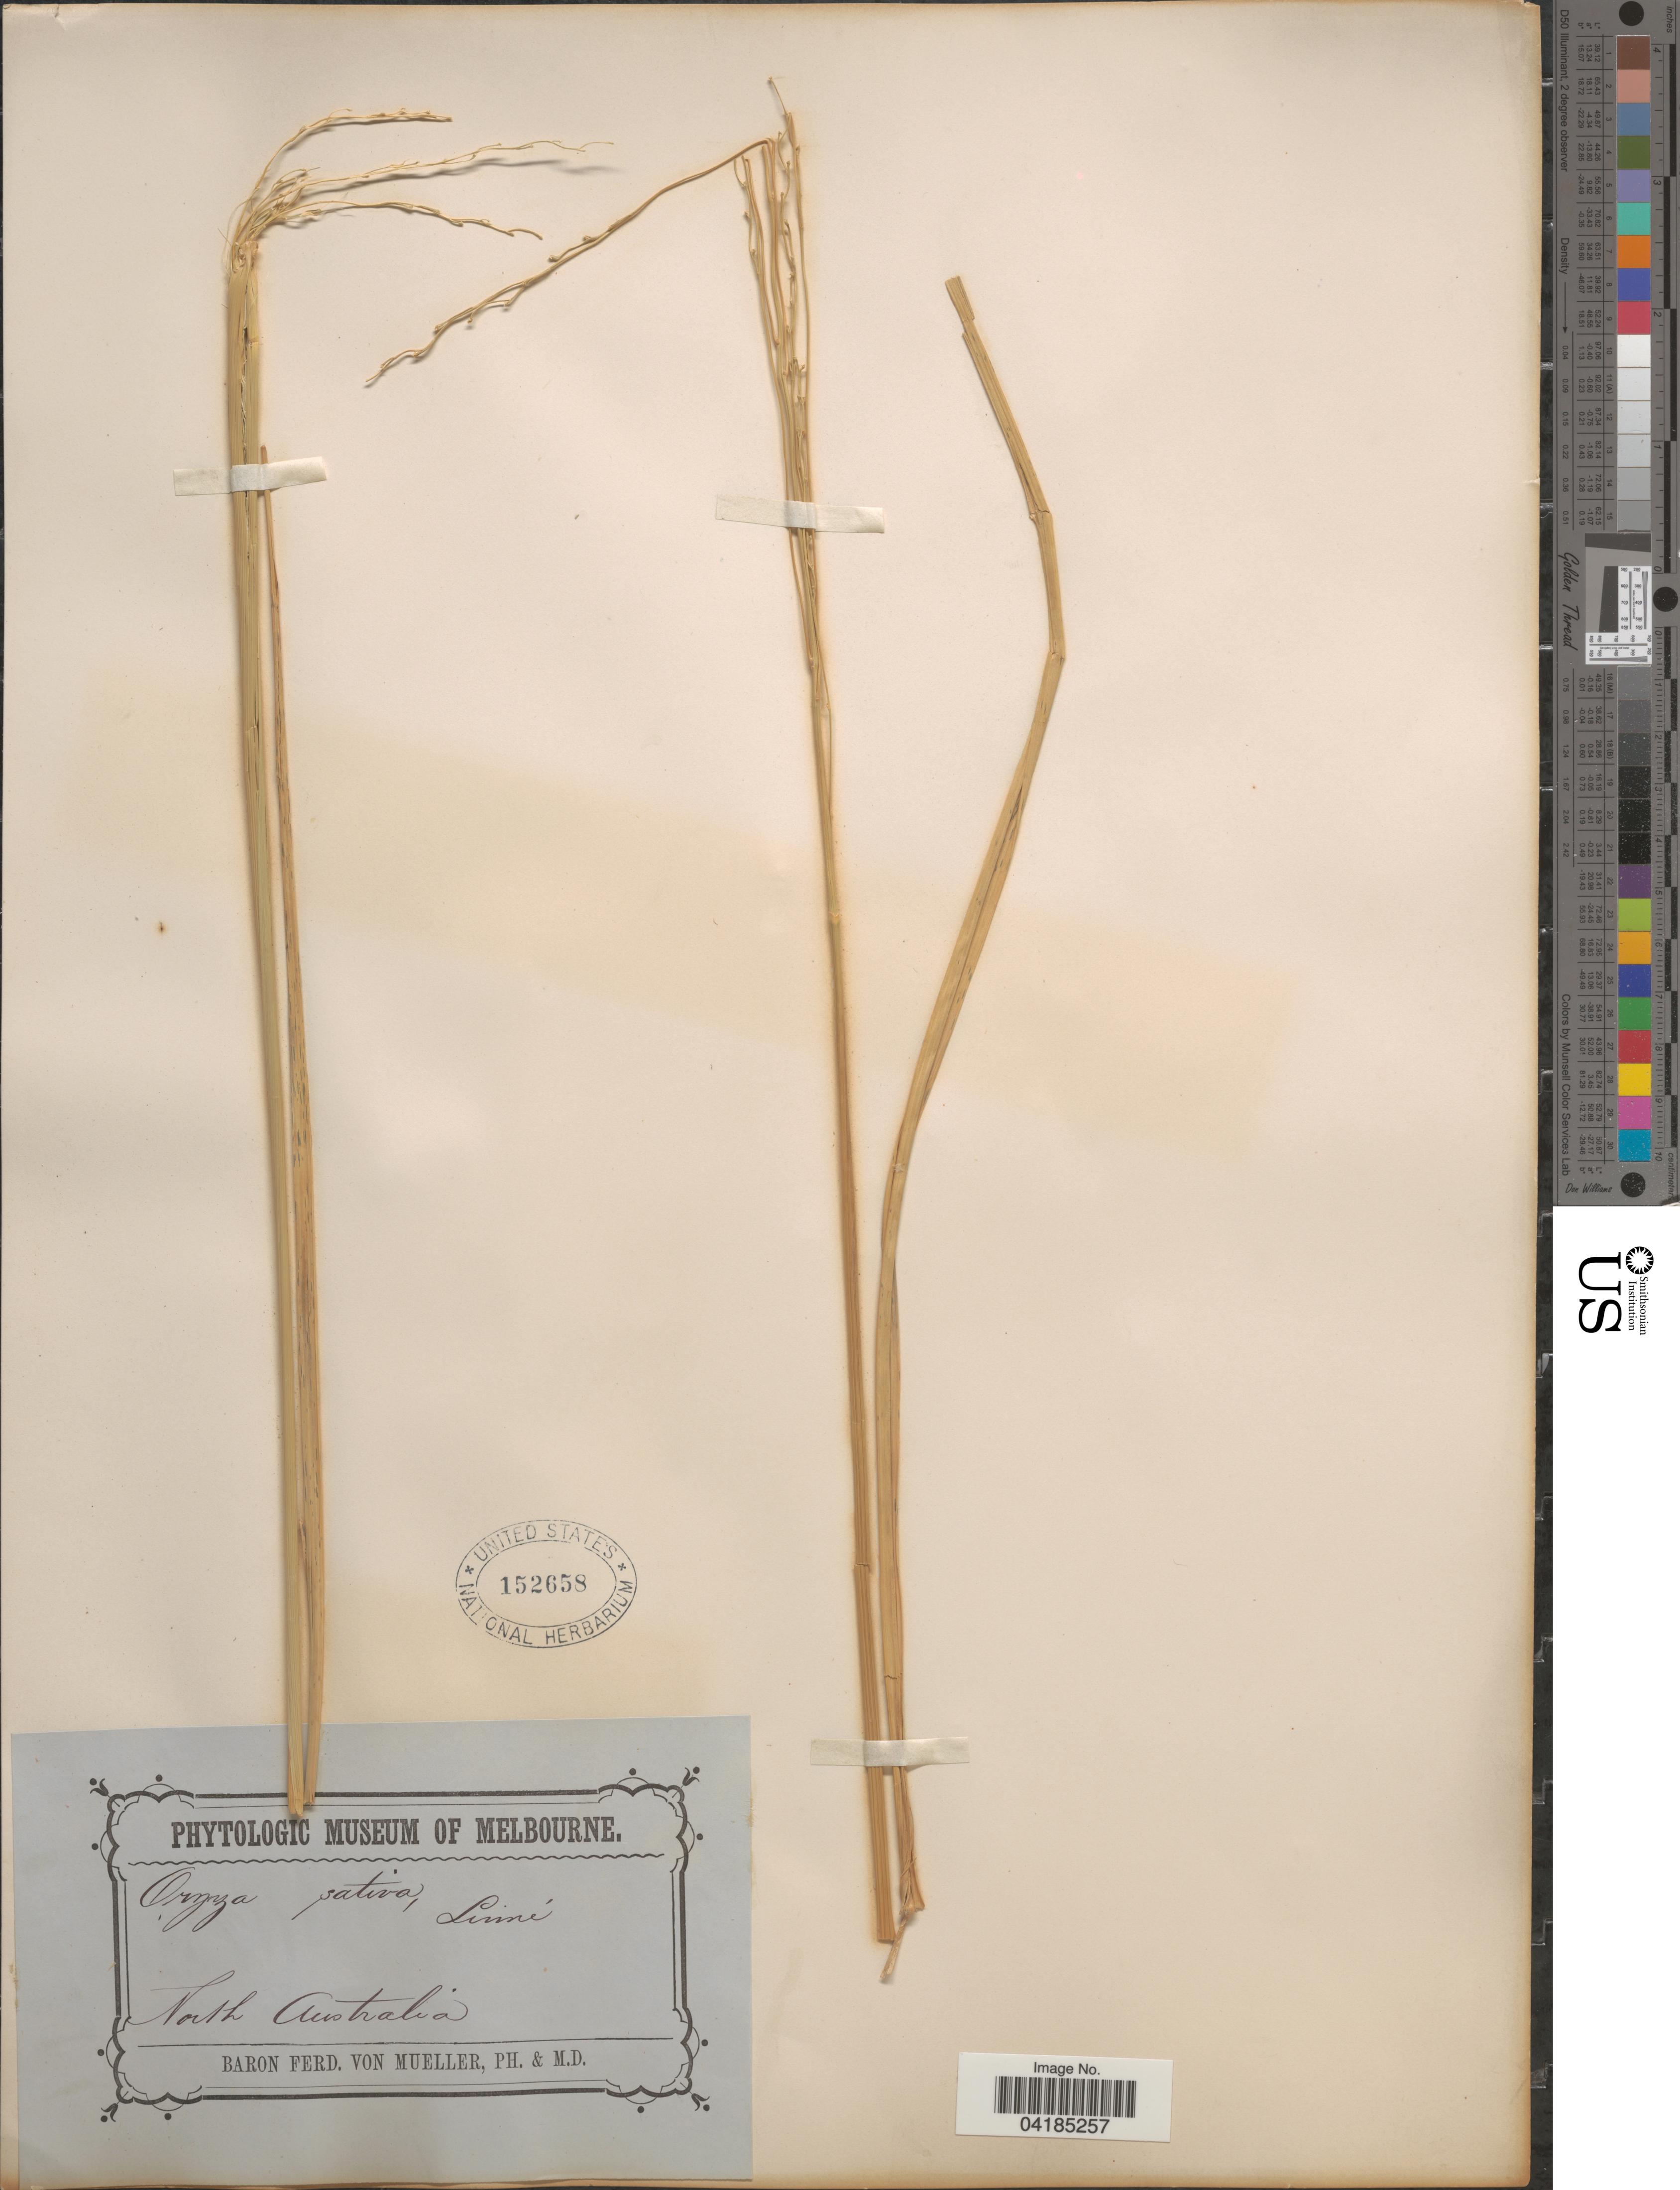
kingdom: Plantae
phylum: Tracheophyta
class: Liliopsida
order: Poales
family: Poaceae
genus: Oryza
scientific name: Oryza sativa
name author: L.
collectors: F. Mueller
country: Australia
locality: North Australia.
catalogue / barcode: US 152658